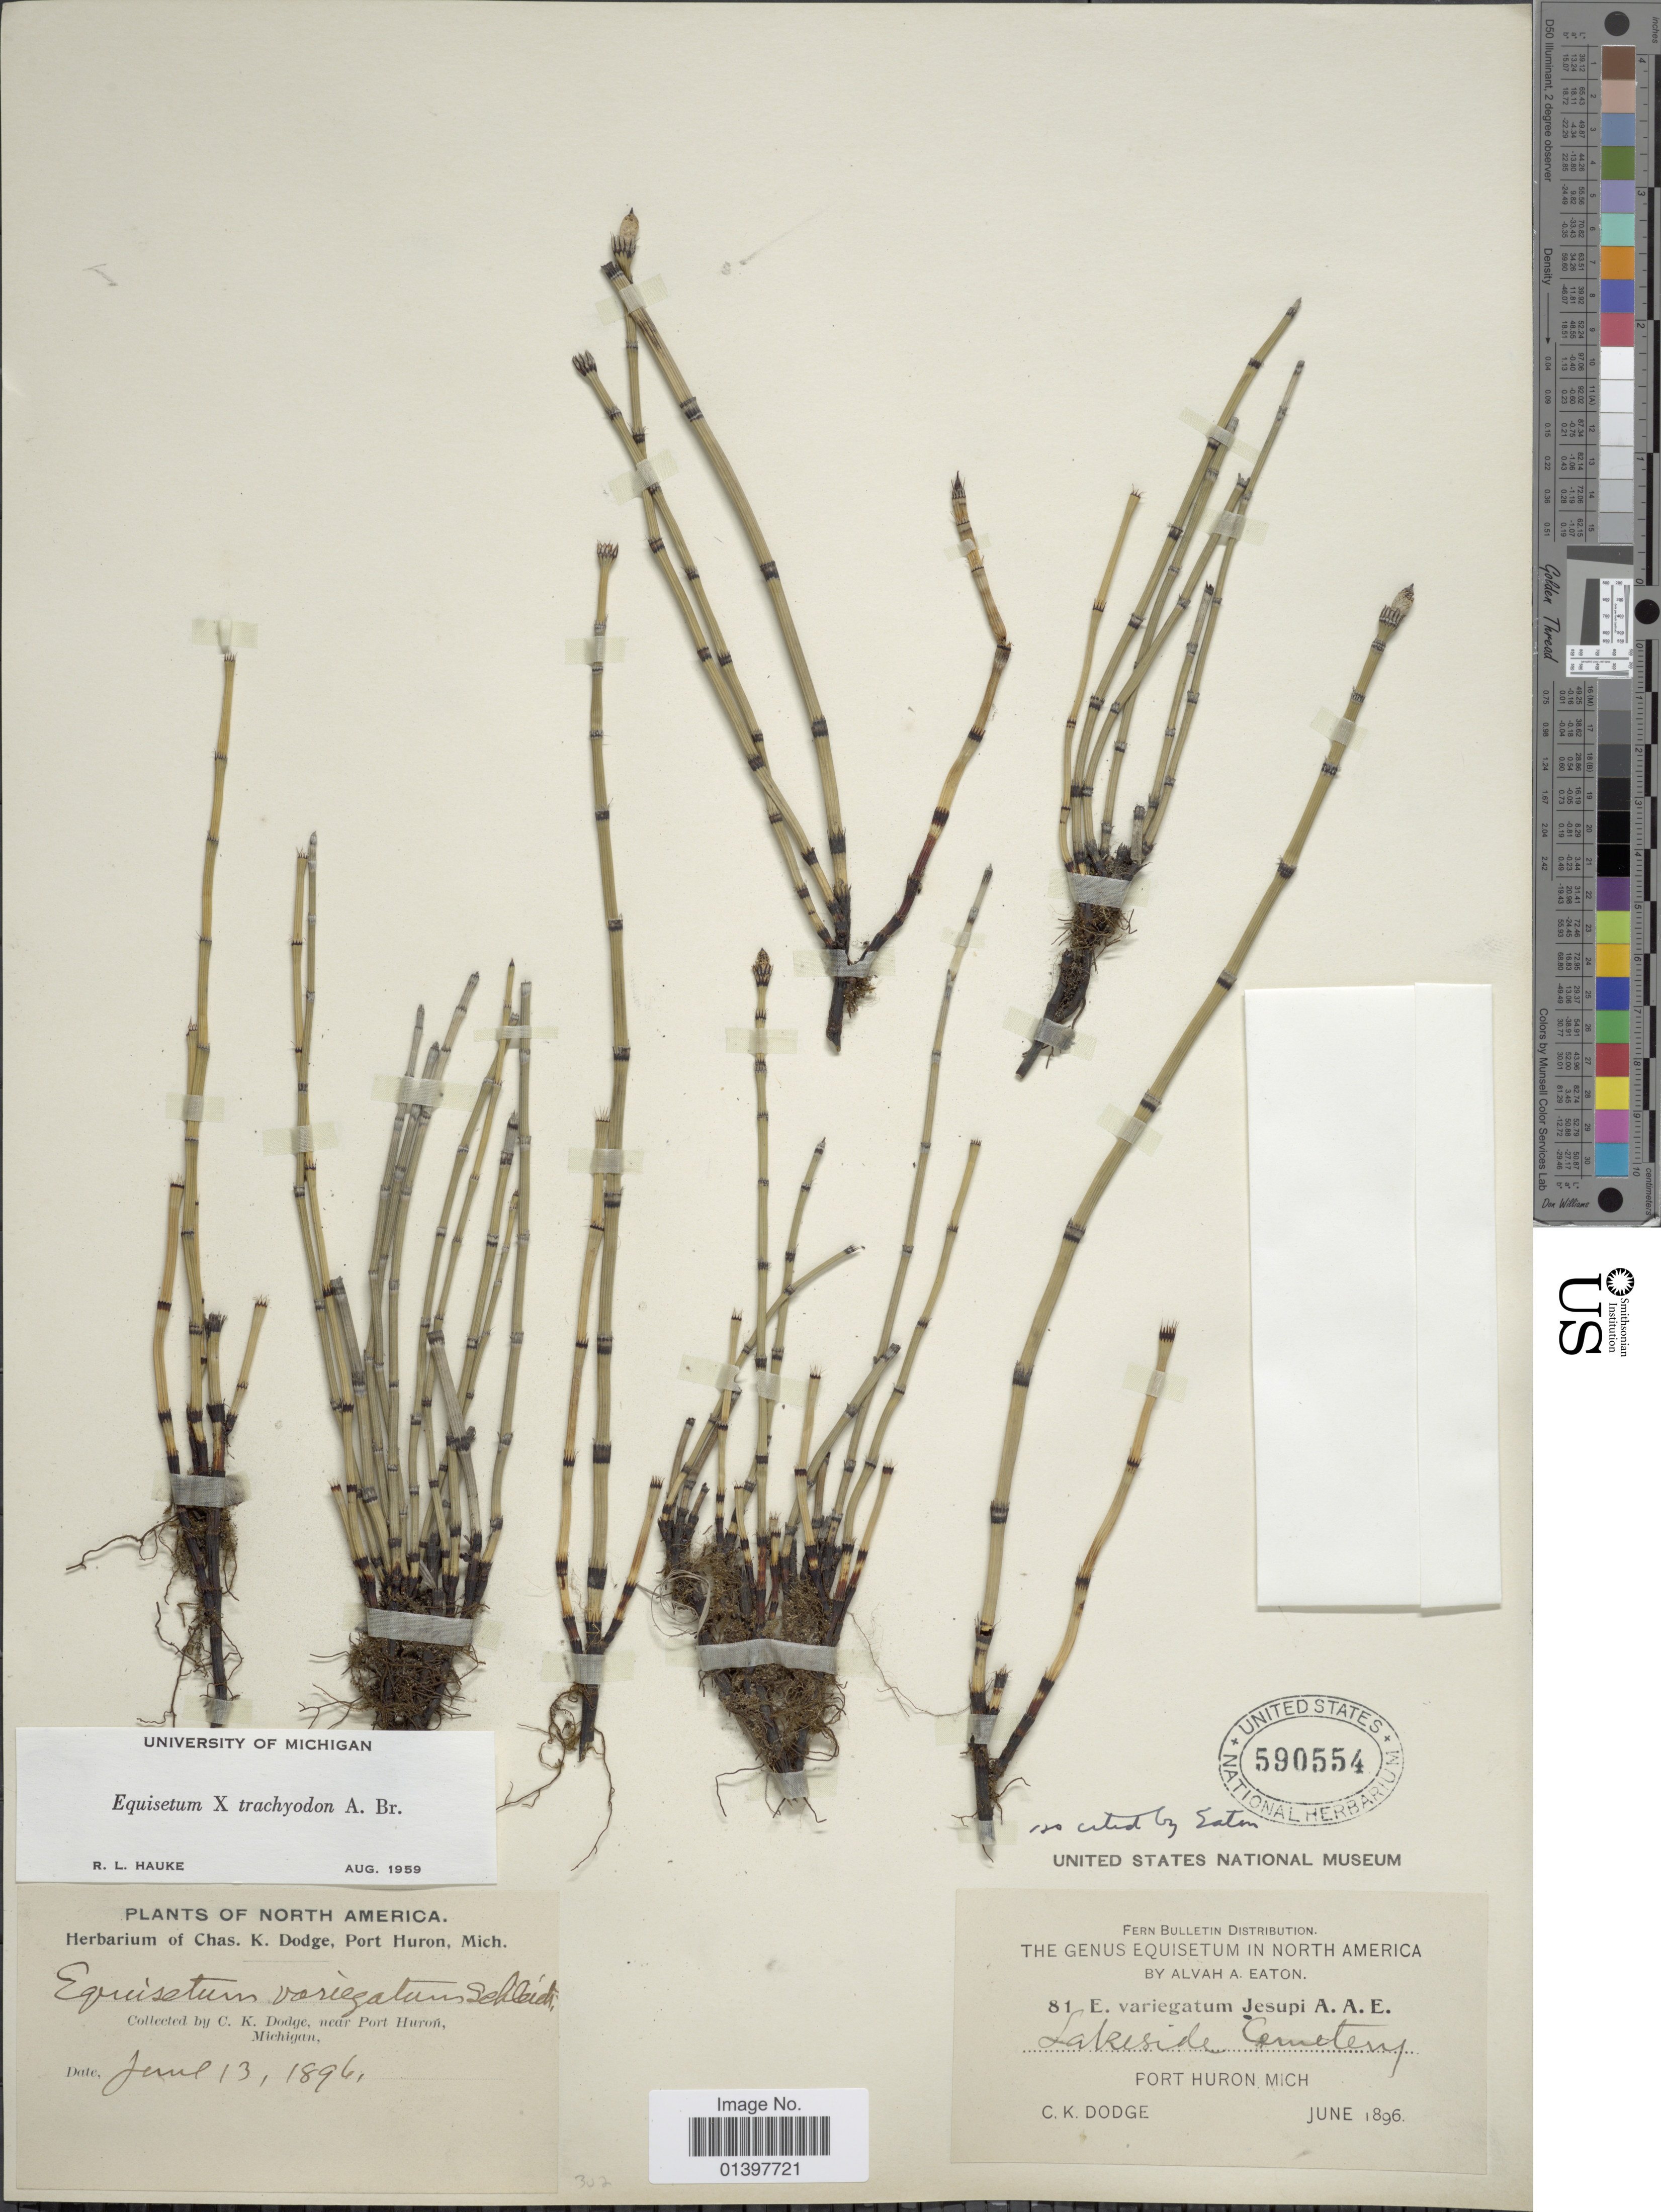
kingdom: Plantae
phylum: Tracheophyta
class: Polypodiopsida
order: Equisetales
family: Equisetaceae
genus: Equisetum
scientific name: Equisetum x trachyodon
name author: A. Braun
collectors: C. Dodge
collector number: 81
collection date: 1896-06-13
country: United States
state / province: Michigan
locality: North America, Port Huron Mich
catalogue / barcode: US 590554